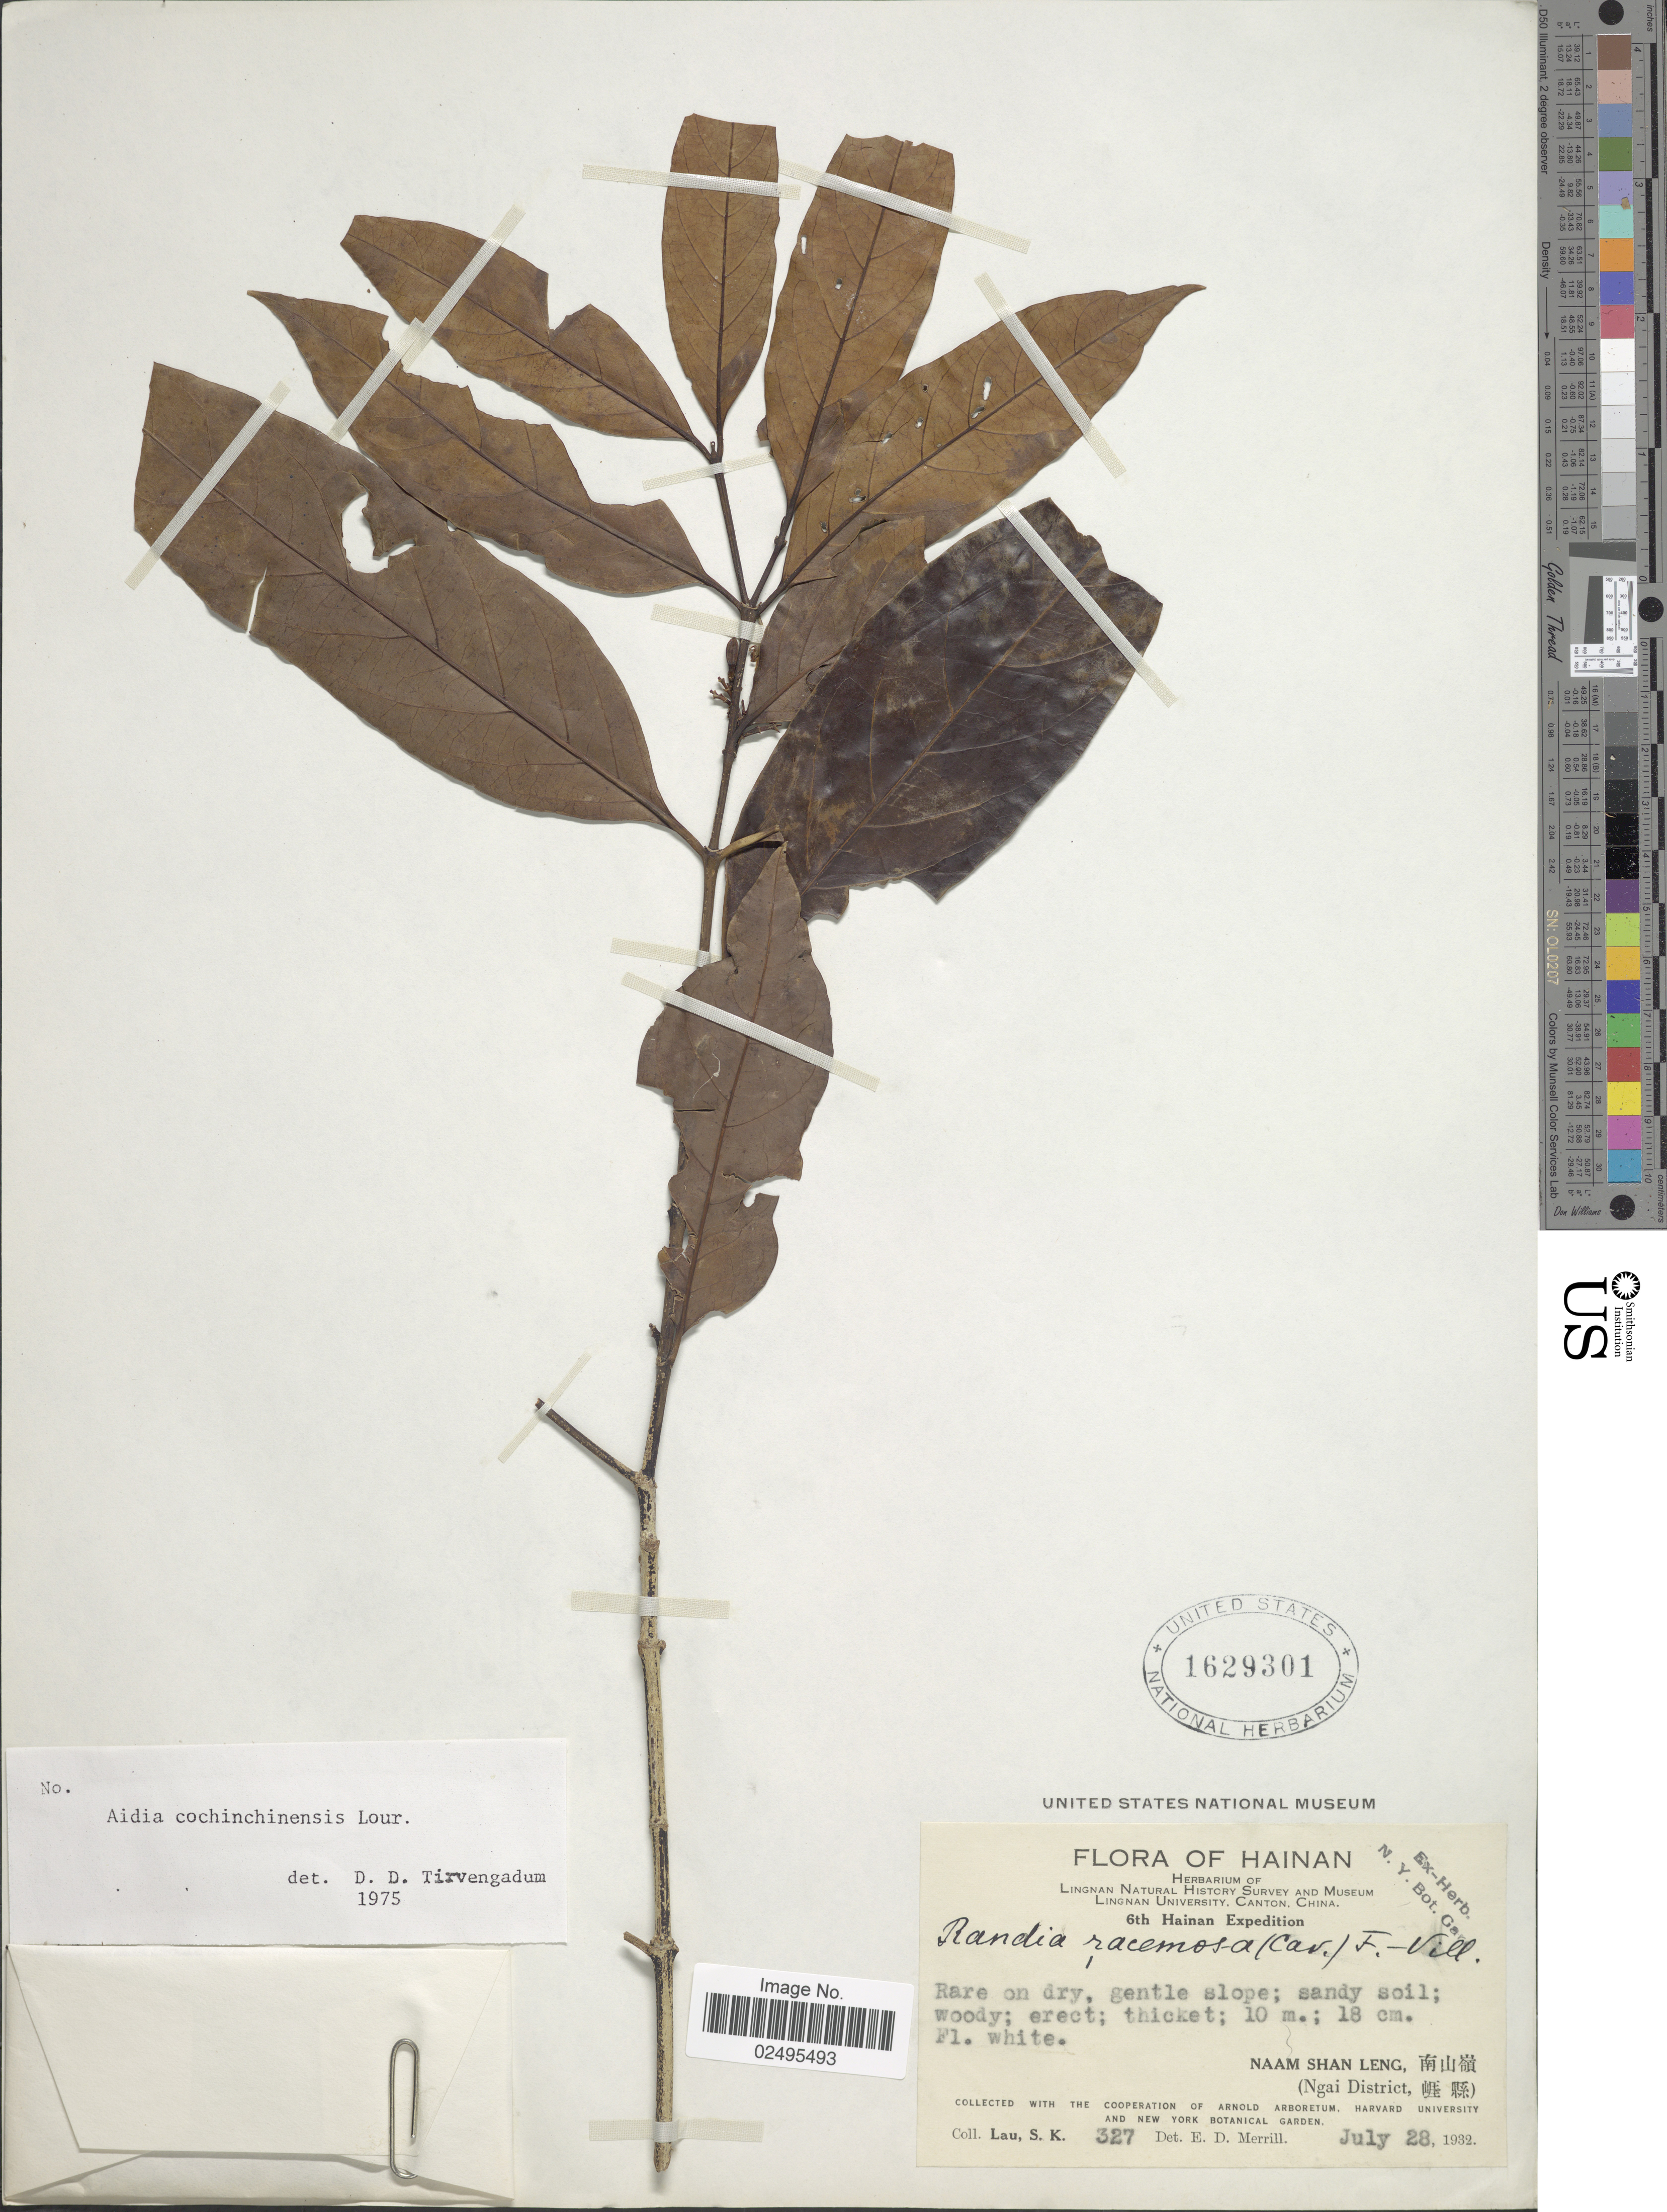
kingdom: Plantae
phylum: Tracheophyta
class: Magnoliopsida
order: Gentianales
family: Rubiaceae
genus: Aidia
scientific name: Aidia cochinchinensis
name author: (Lour.) Merr.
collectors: S. K. Lau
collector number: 327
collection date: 1932-07-28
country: China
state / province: Hainan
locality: Naam Shan Leng (Ngai District)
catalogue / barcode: US 1629301